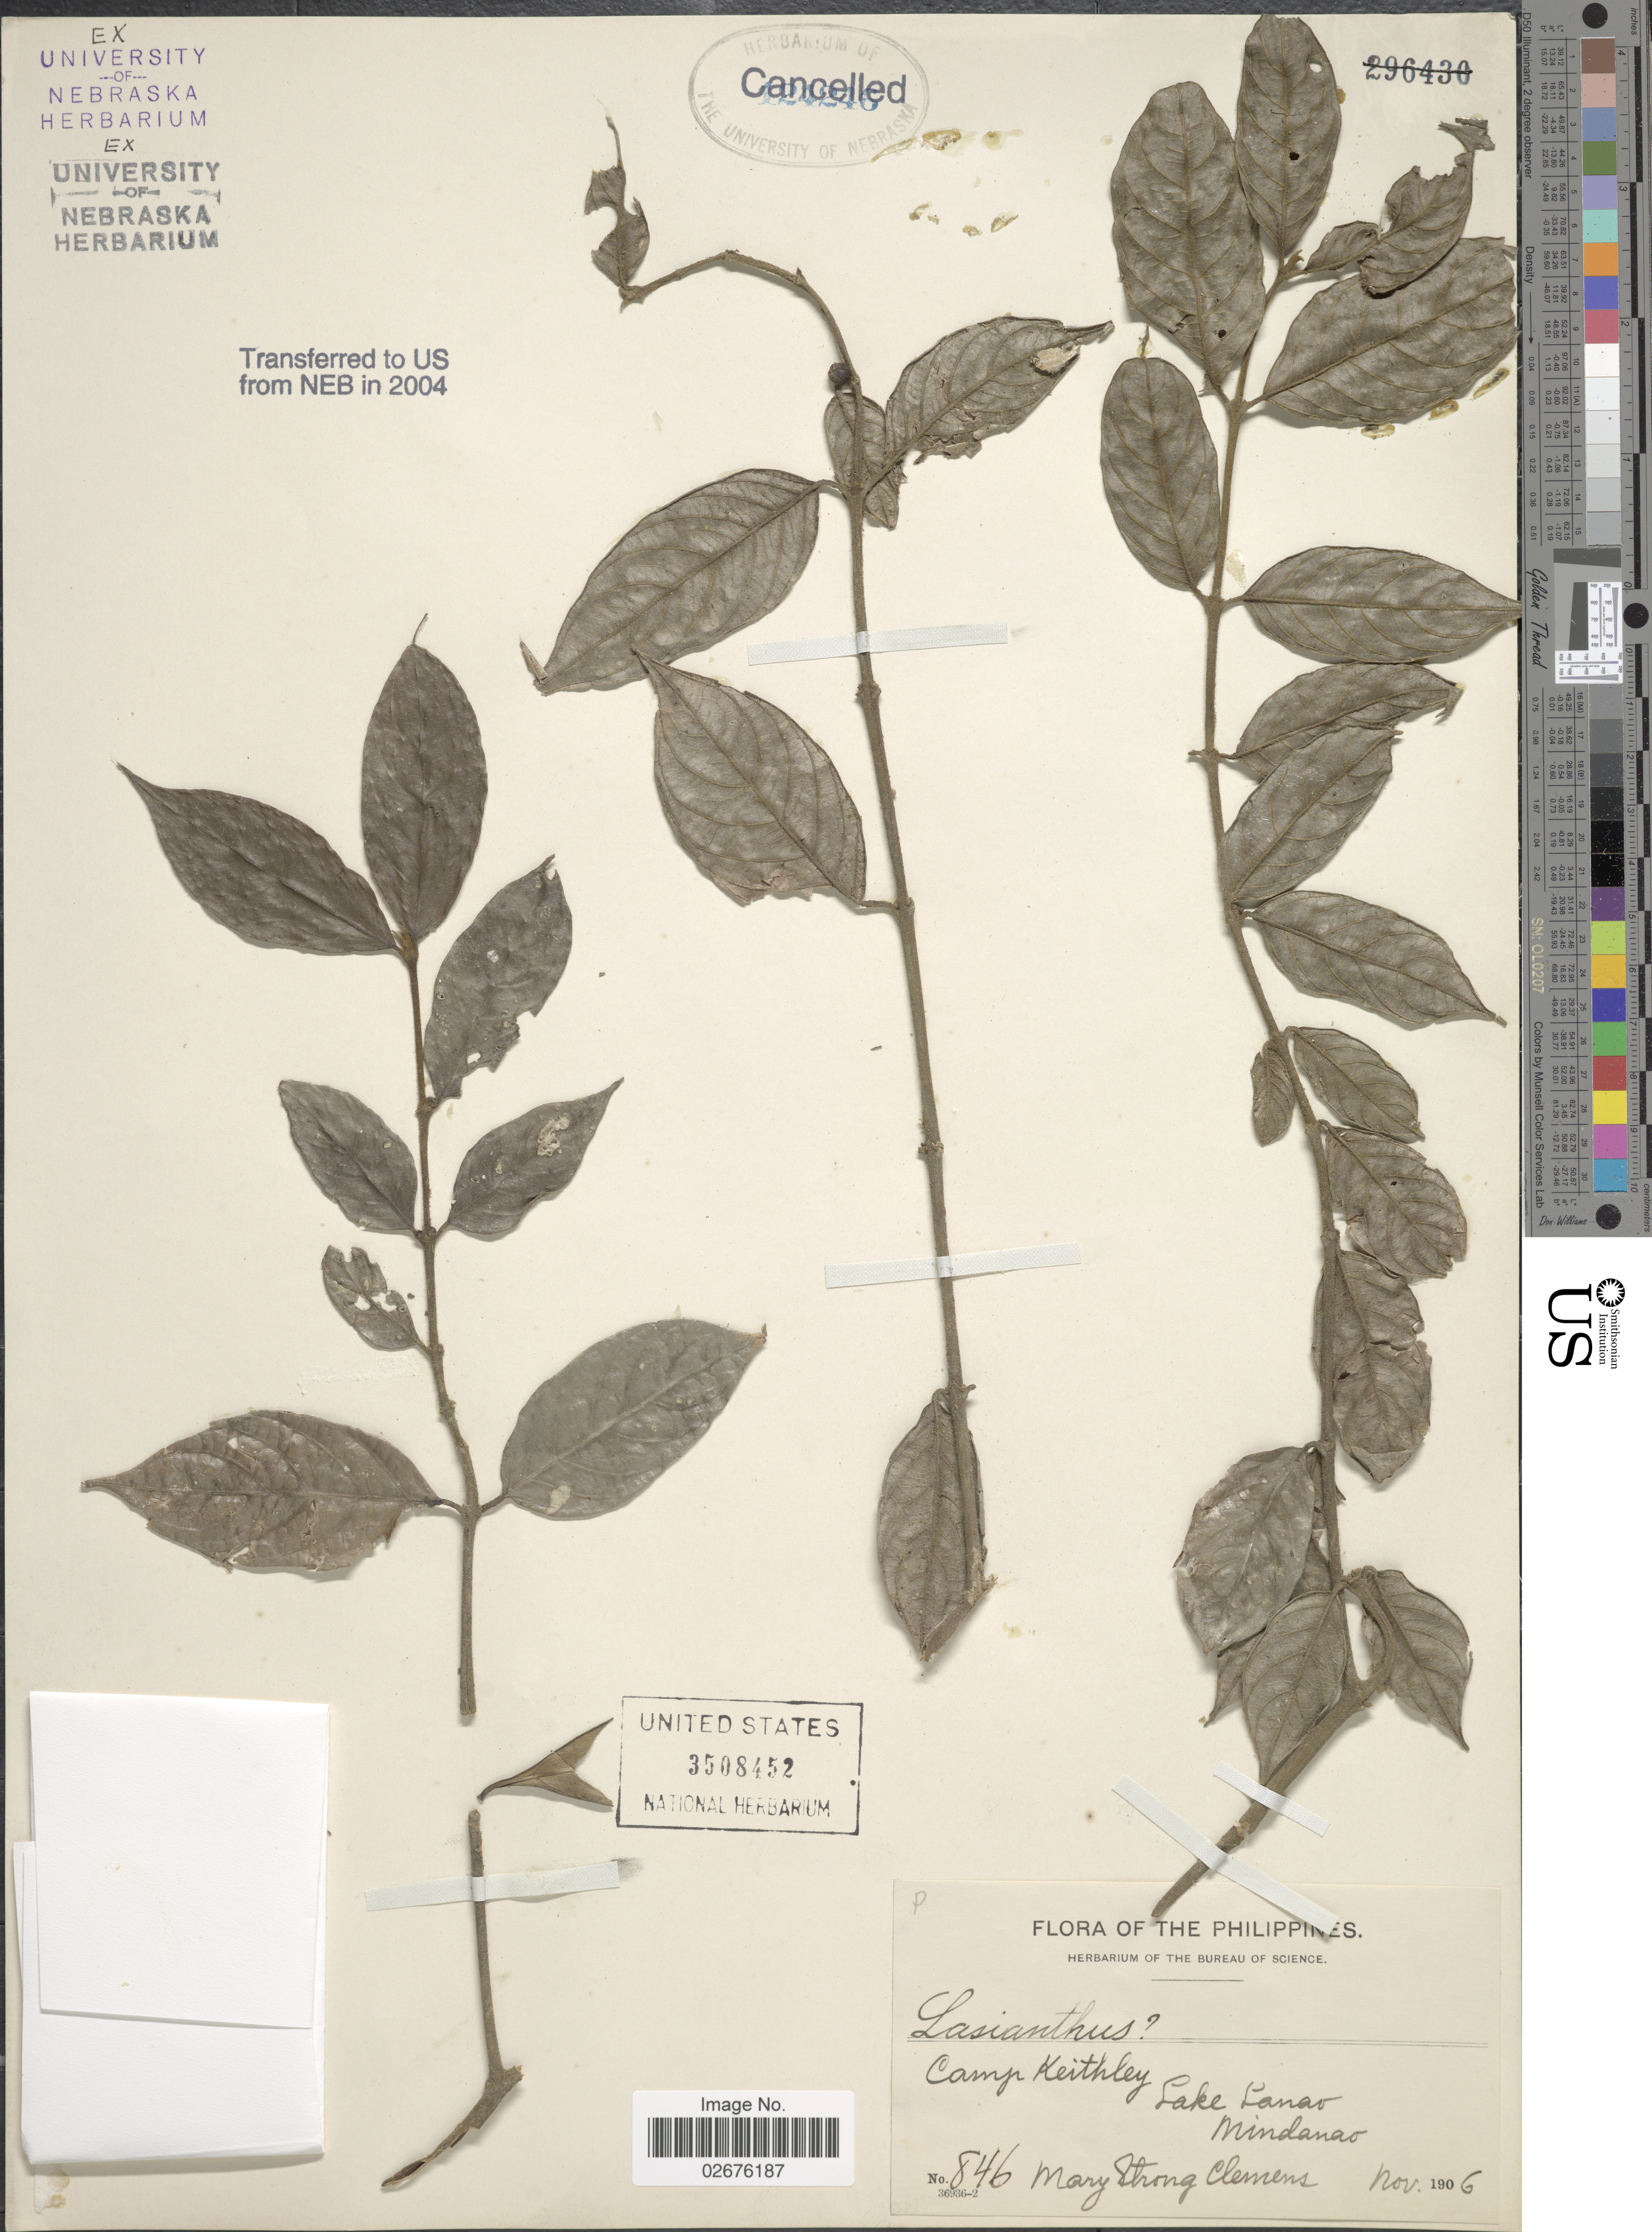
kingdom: Plantae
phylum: Tracheophyta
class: Magnoliopsida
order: Gentianales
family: Rubiaceae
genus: Lasianthus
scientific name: Lasianthus sp.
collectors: M. S. Clemens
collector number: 846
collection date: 1906-11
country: Philippines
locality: Camp Keithley, Lake Lanao, Mindanao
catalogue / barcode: US 3508452